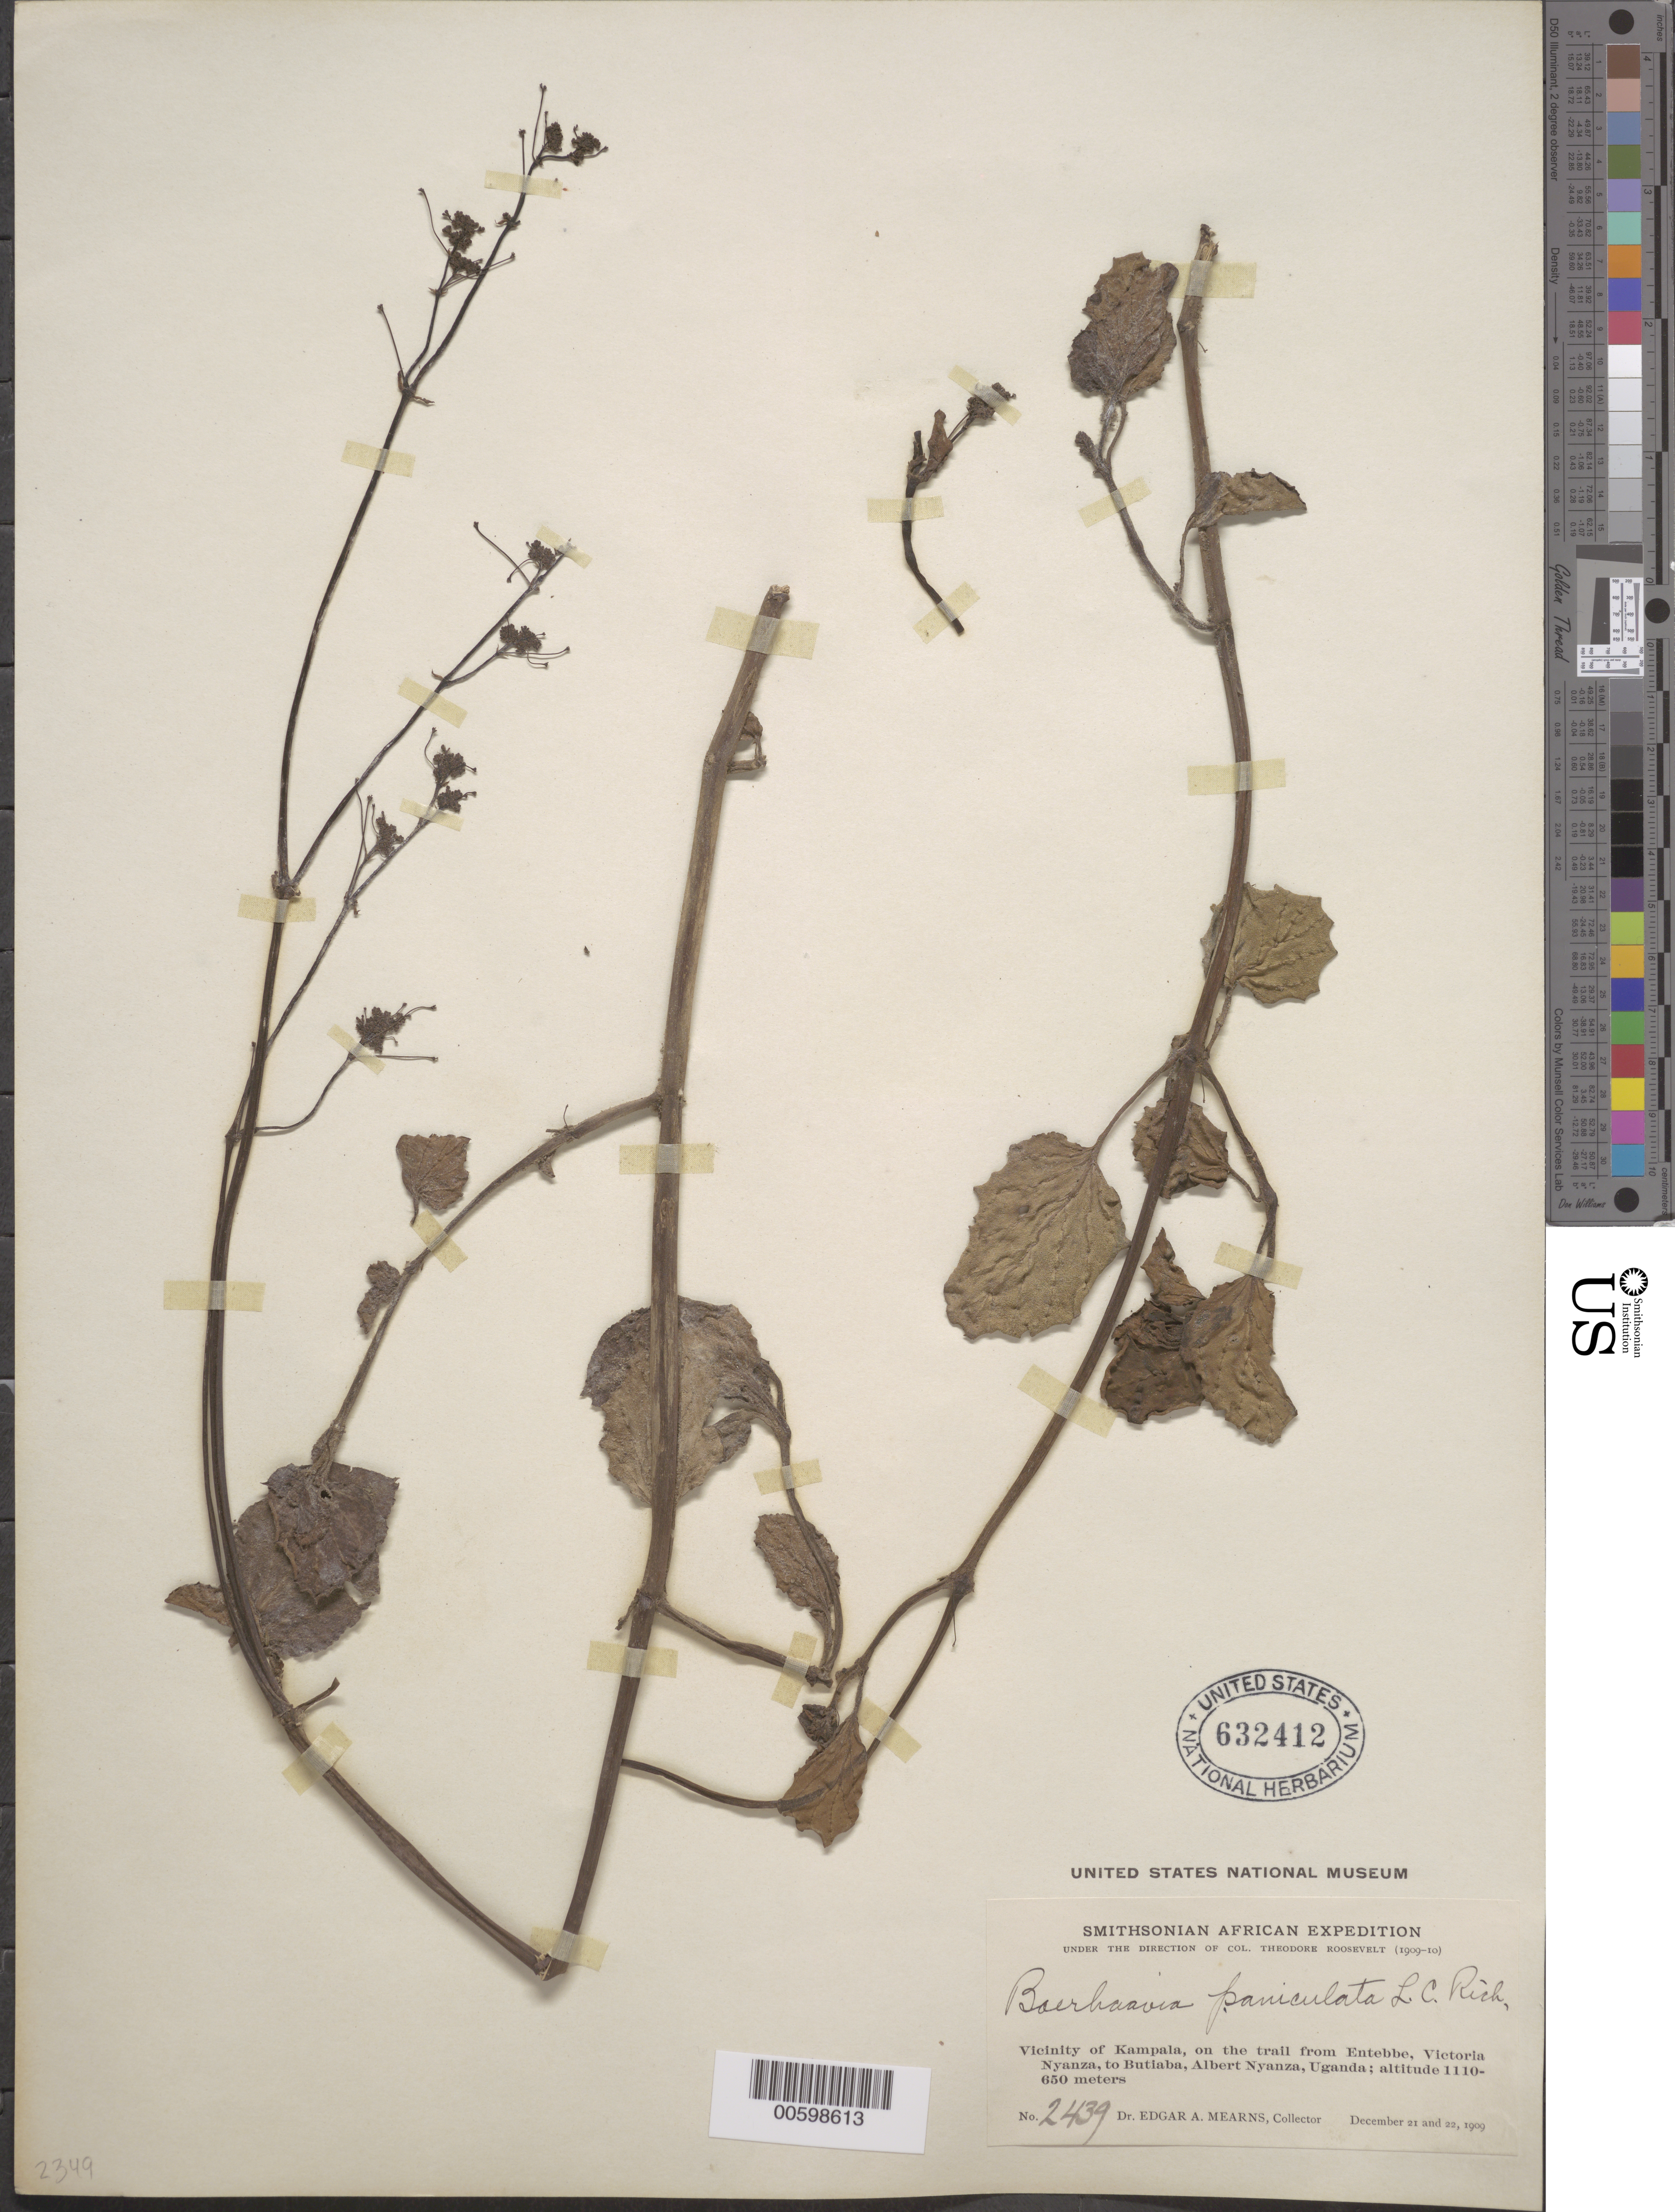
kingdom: Plantae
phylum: Tracheophyta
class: Magnoliopsida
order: Caryophyllales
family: Nyctaginaceae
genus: Boerhavia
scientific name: Boerhavia paniculata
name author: Rich.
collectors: E. A. Mearns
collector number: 2439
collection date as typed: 21 Dec 1909 to 22 Dec 1909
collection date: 1909-12-21/1909-12-22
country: Uganda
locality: Vicinity of Kampala, on the trail from Entebbe, Victoria Nyanza, to Butiaba, Albert Nyanza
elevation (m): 1110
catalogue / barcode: US 632412